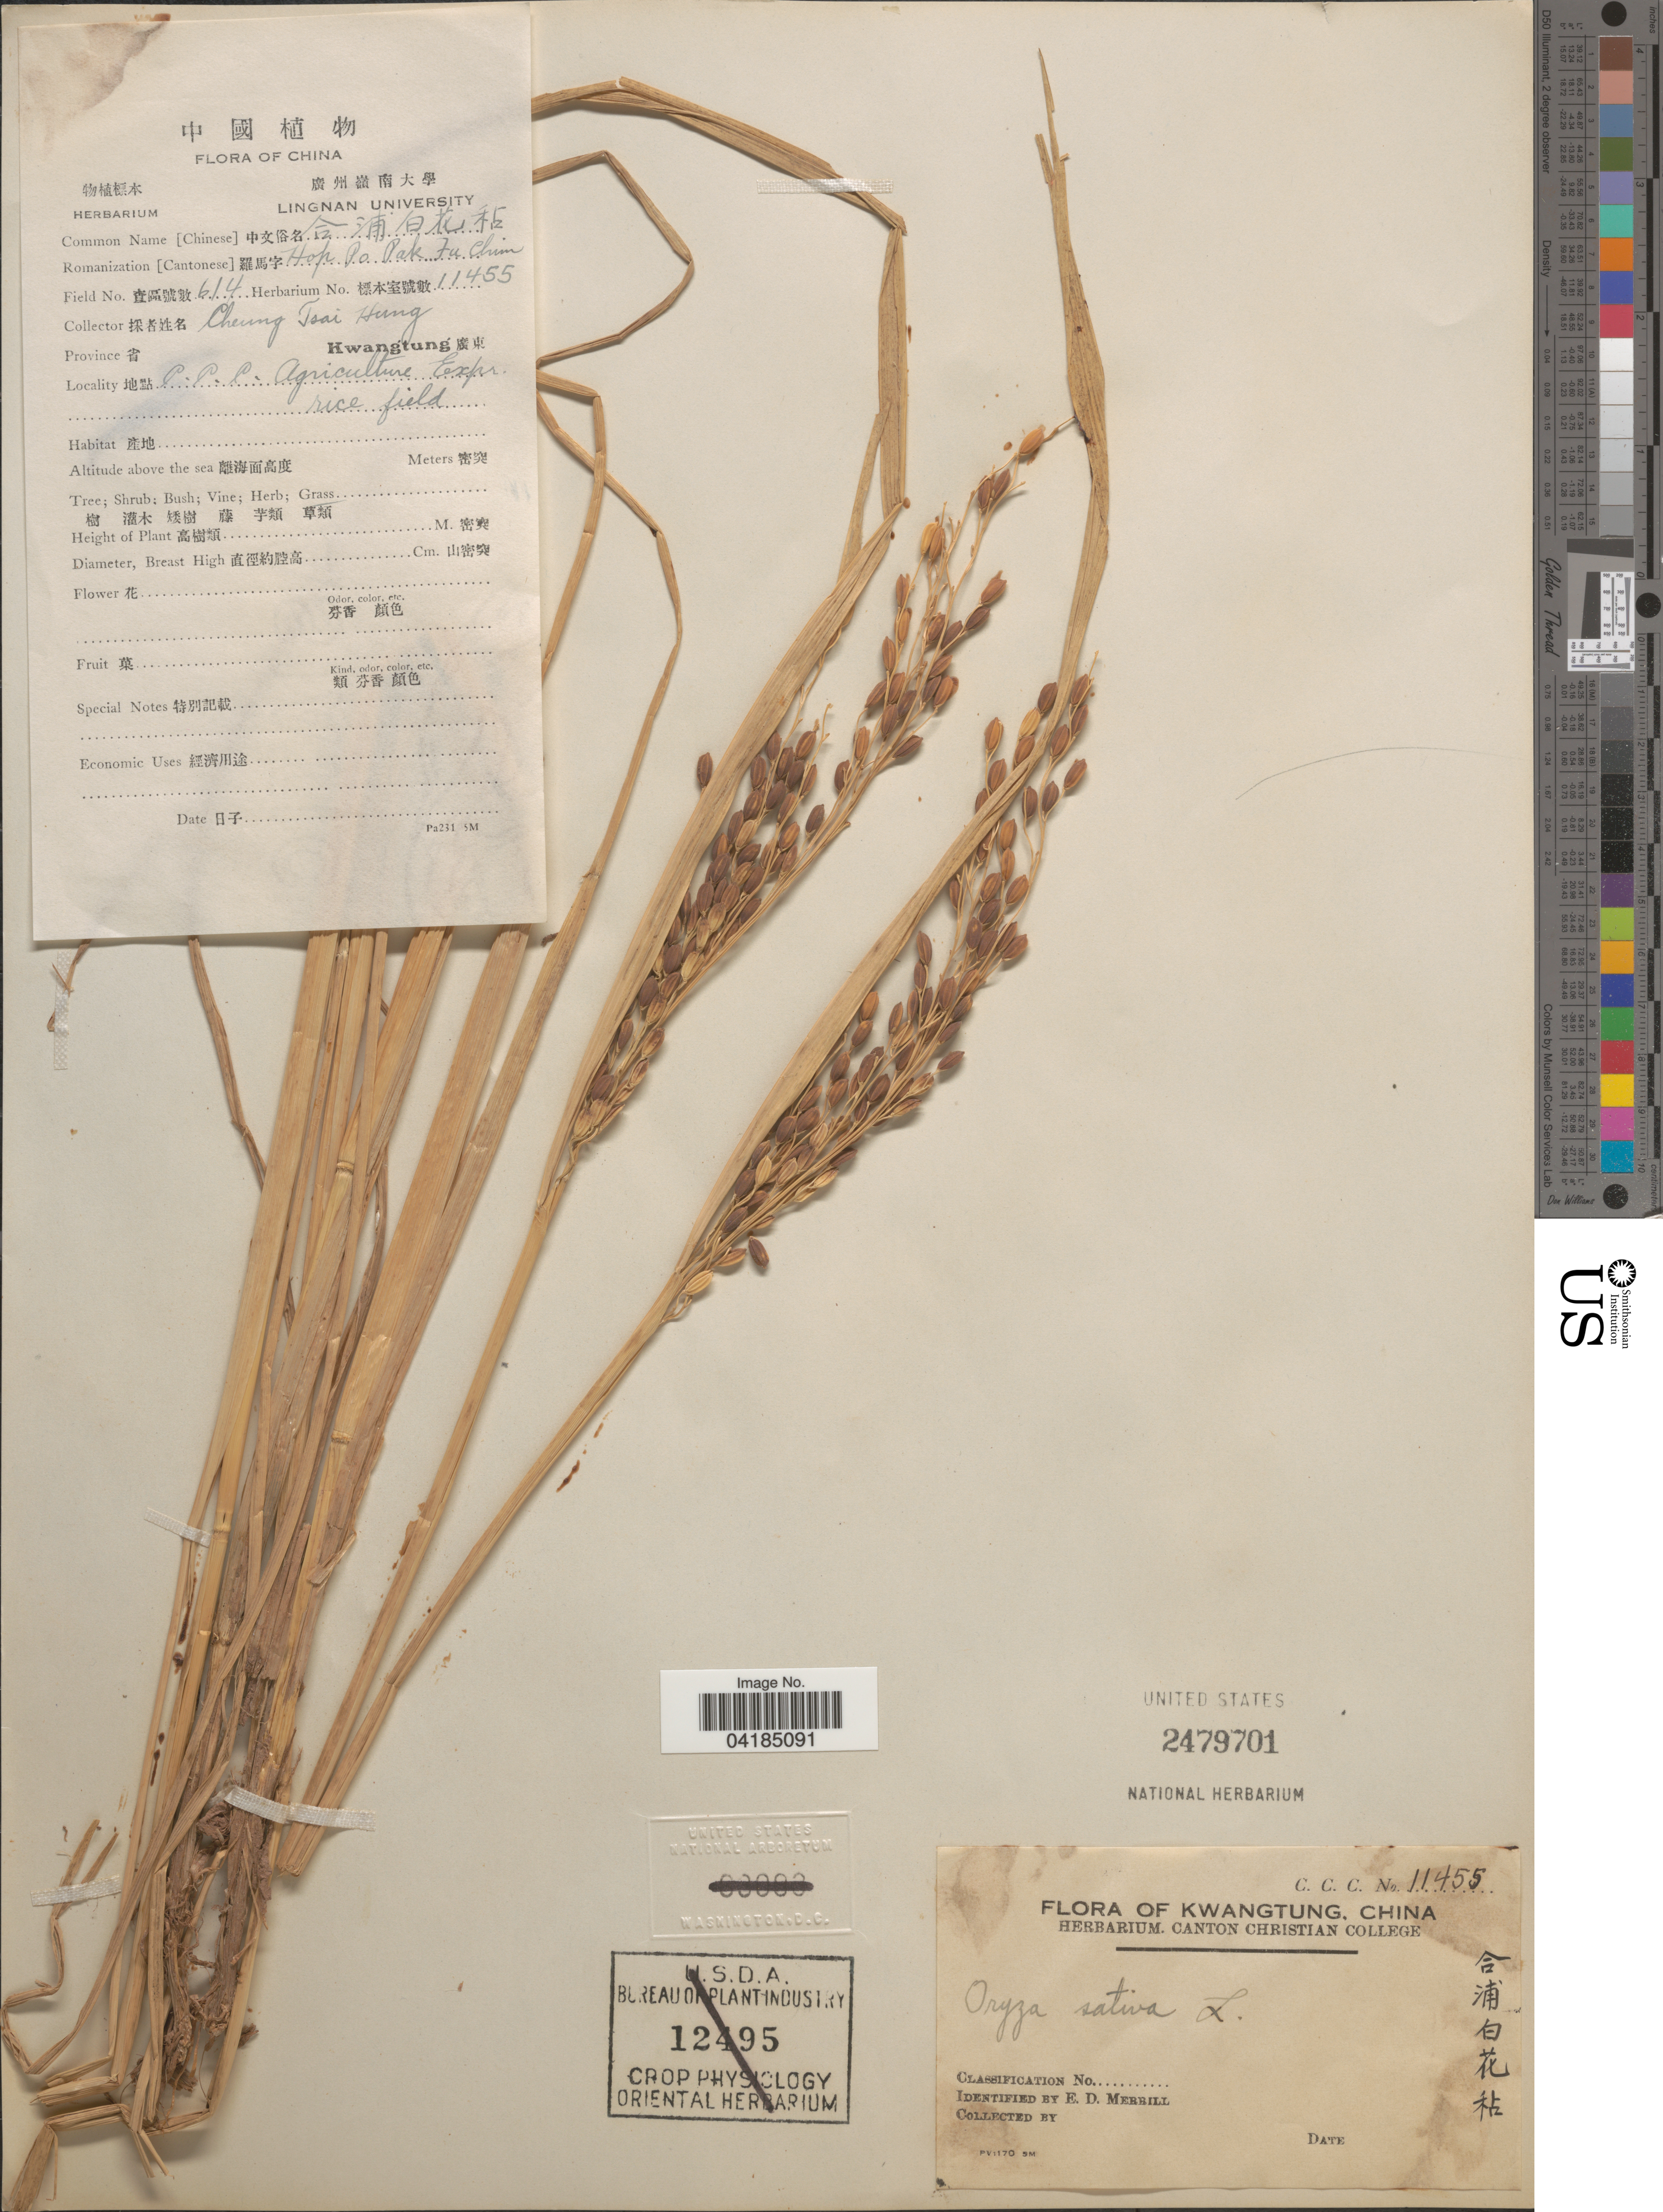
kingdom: Plantae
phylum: Tracheophyta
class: Liliopsida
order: Poales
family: Poaceae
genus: Oryza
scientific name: Oryza sativa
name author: L.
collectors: C. Hung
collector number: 614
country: China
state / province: Guangdong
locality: Kwangtung. C.C.C. Agriculture Expr. rice field.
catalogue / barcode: US 2479701